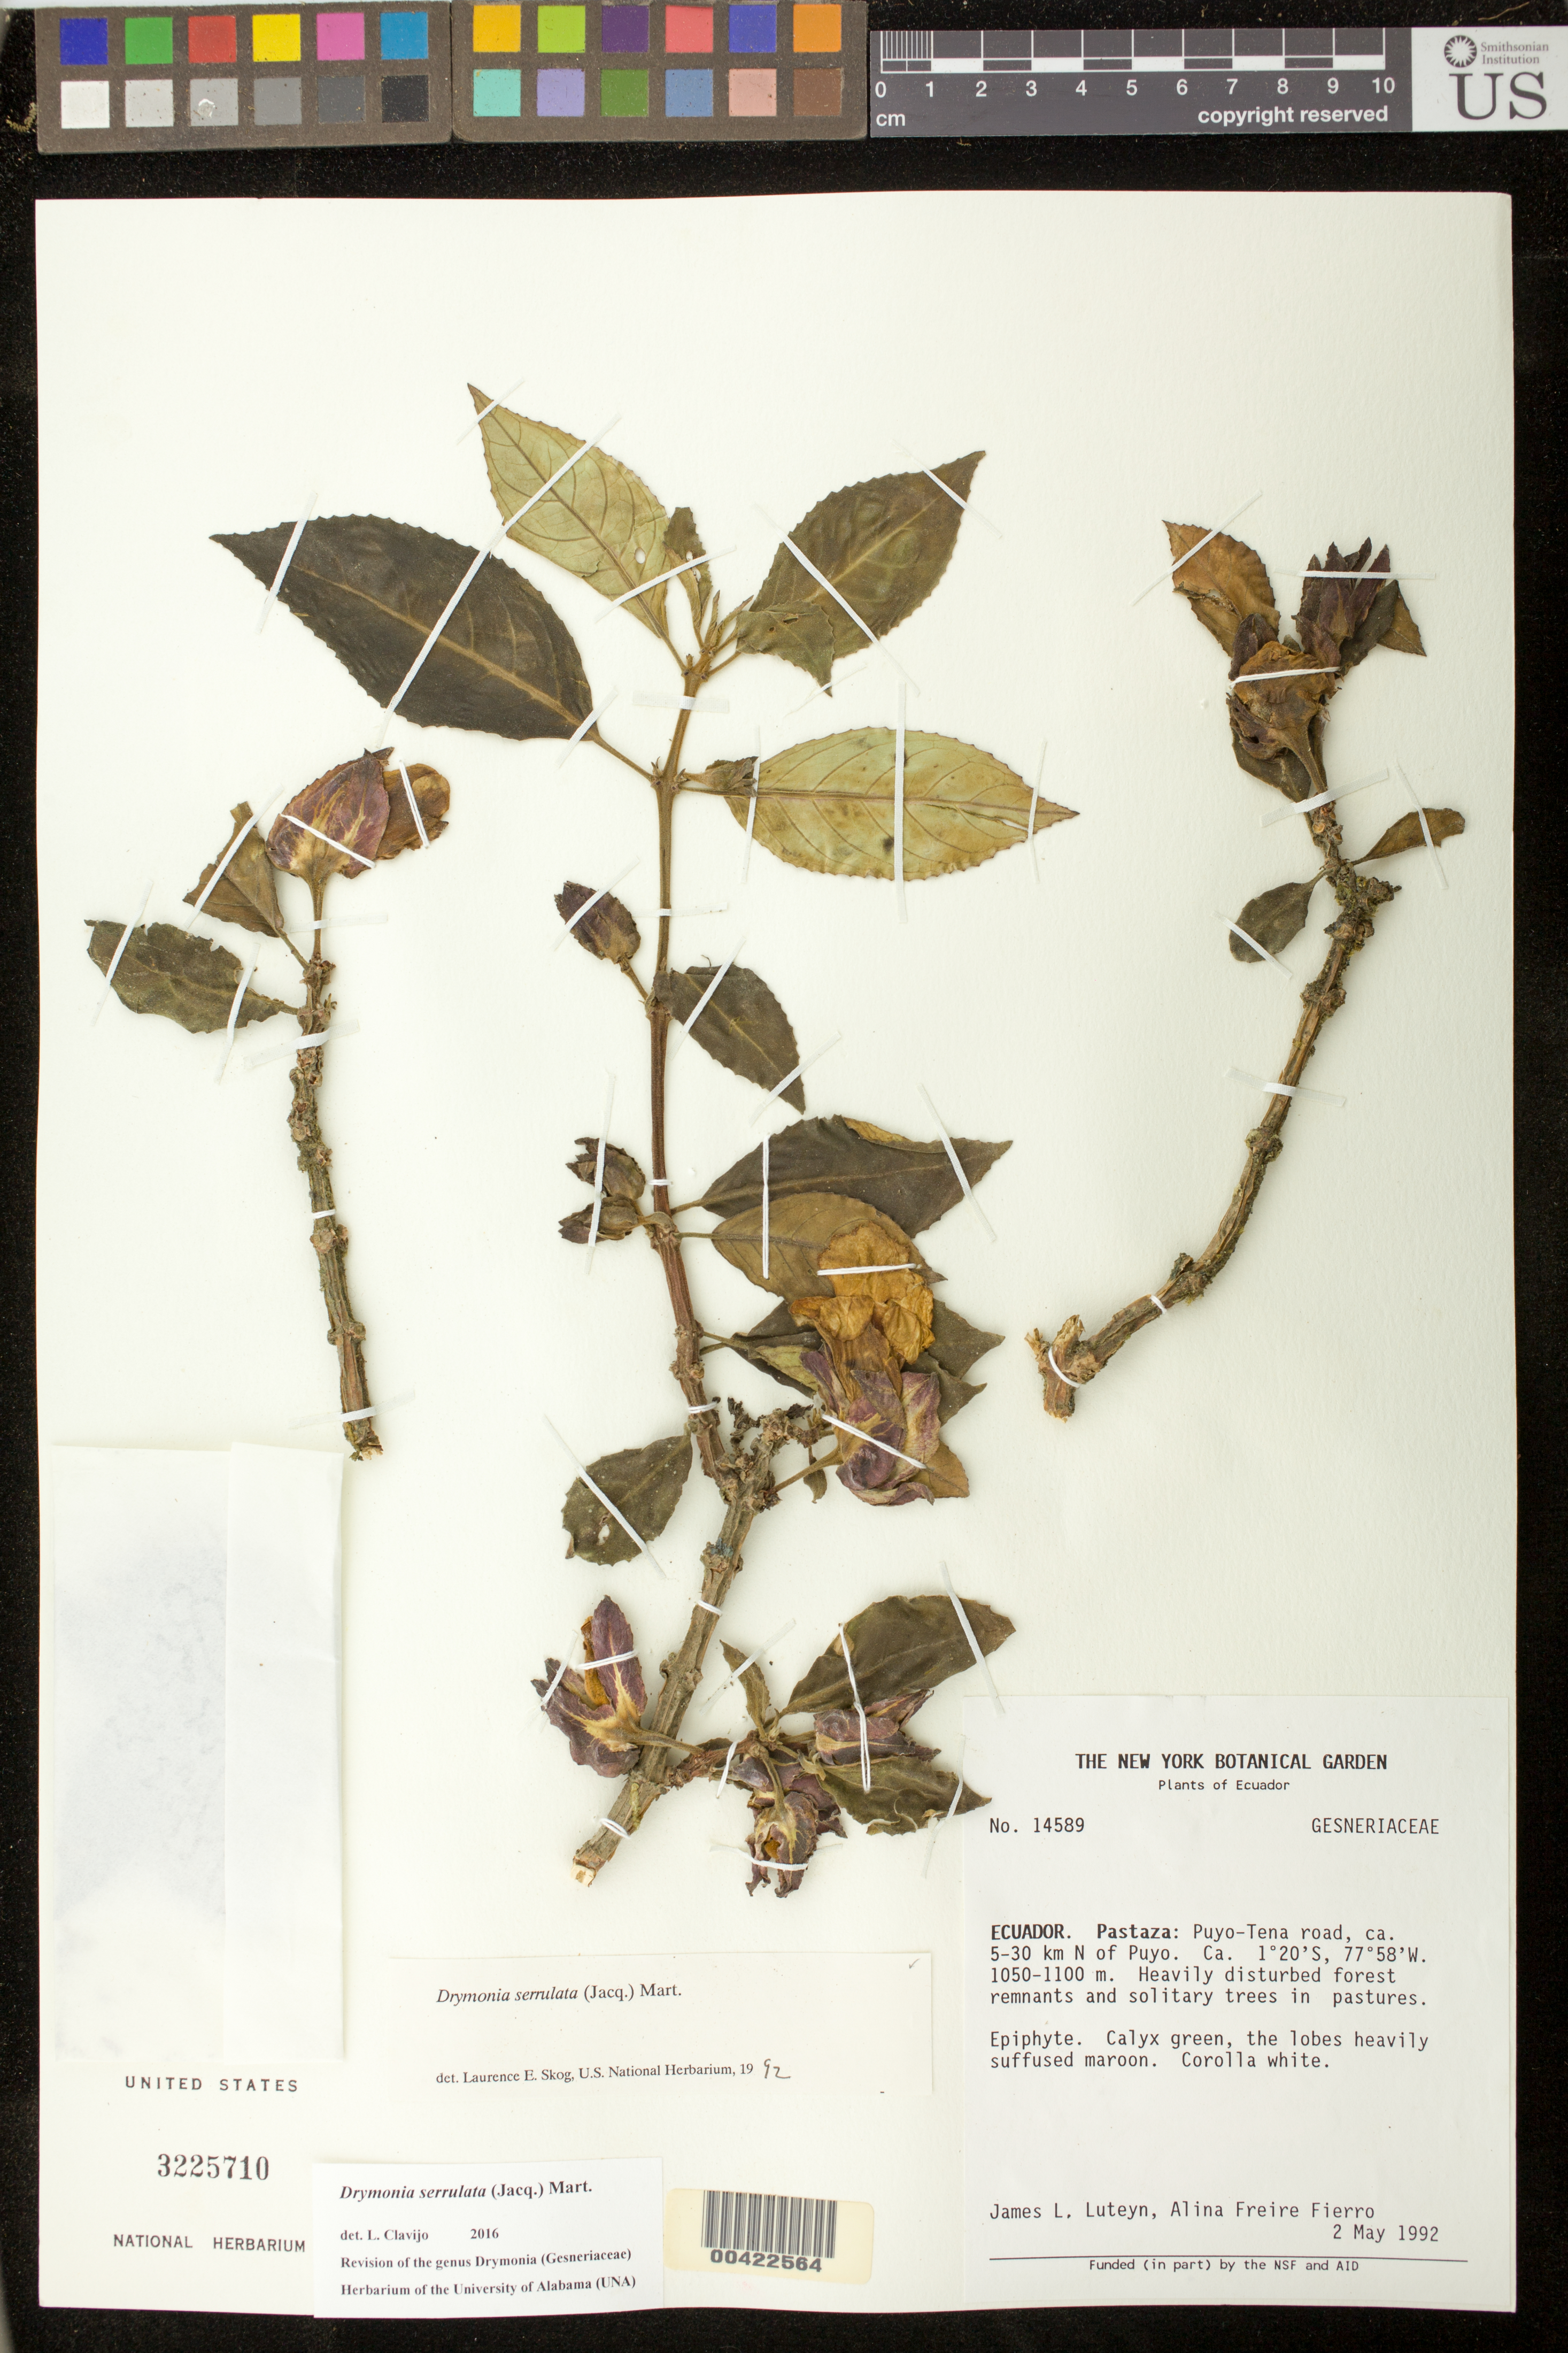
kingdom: Plantae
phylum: Tracheophyta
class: Magnoliopsida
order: Lamiales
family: Gesneriaceae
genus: Drymonia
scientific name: Drymonia serrulata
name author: (Jacq.) Mart.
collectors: J. L. Luteyn & A. Fierro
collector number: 14589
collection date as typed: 02 May 1992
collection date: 1992-05-02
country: Ecuador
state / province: Pastaza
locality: Puyo - Tena road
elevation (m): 1050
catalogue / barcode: US 3225710